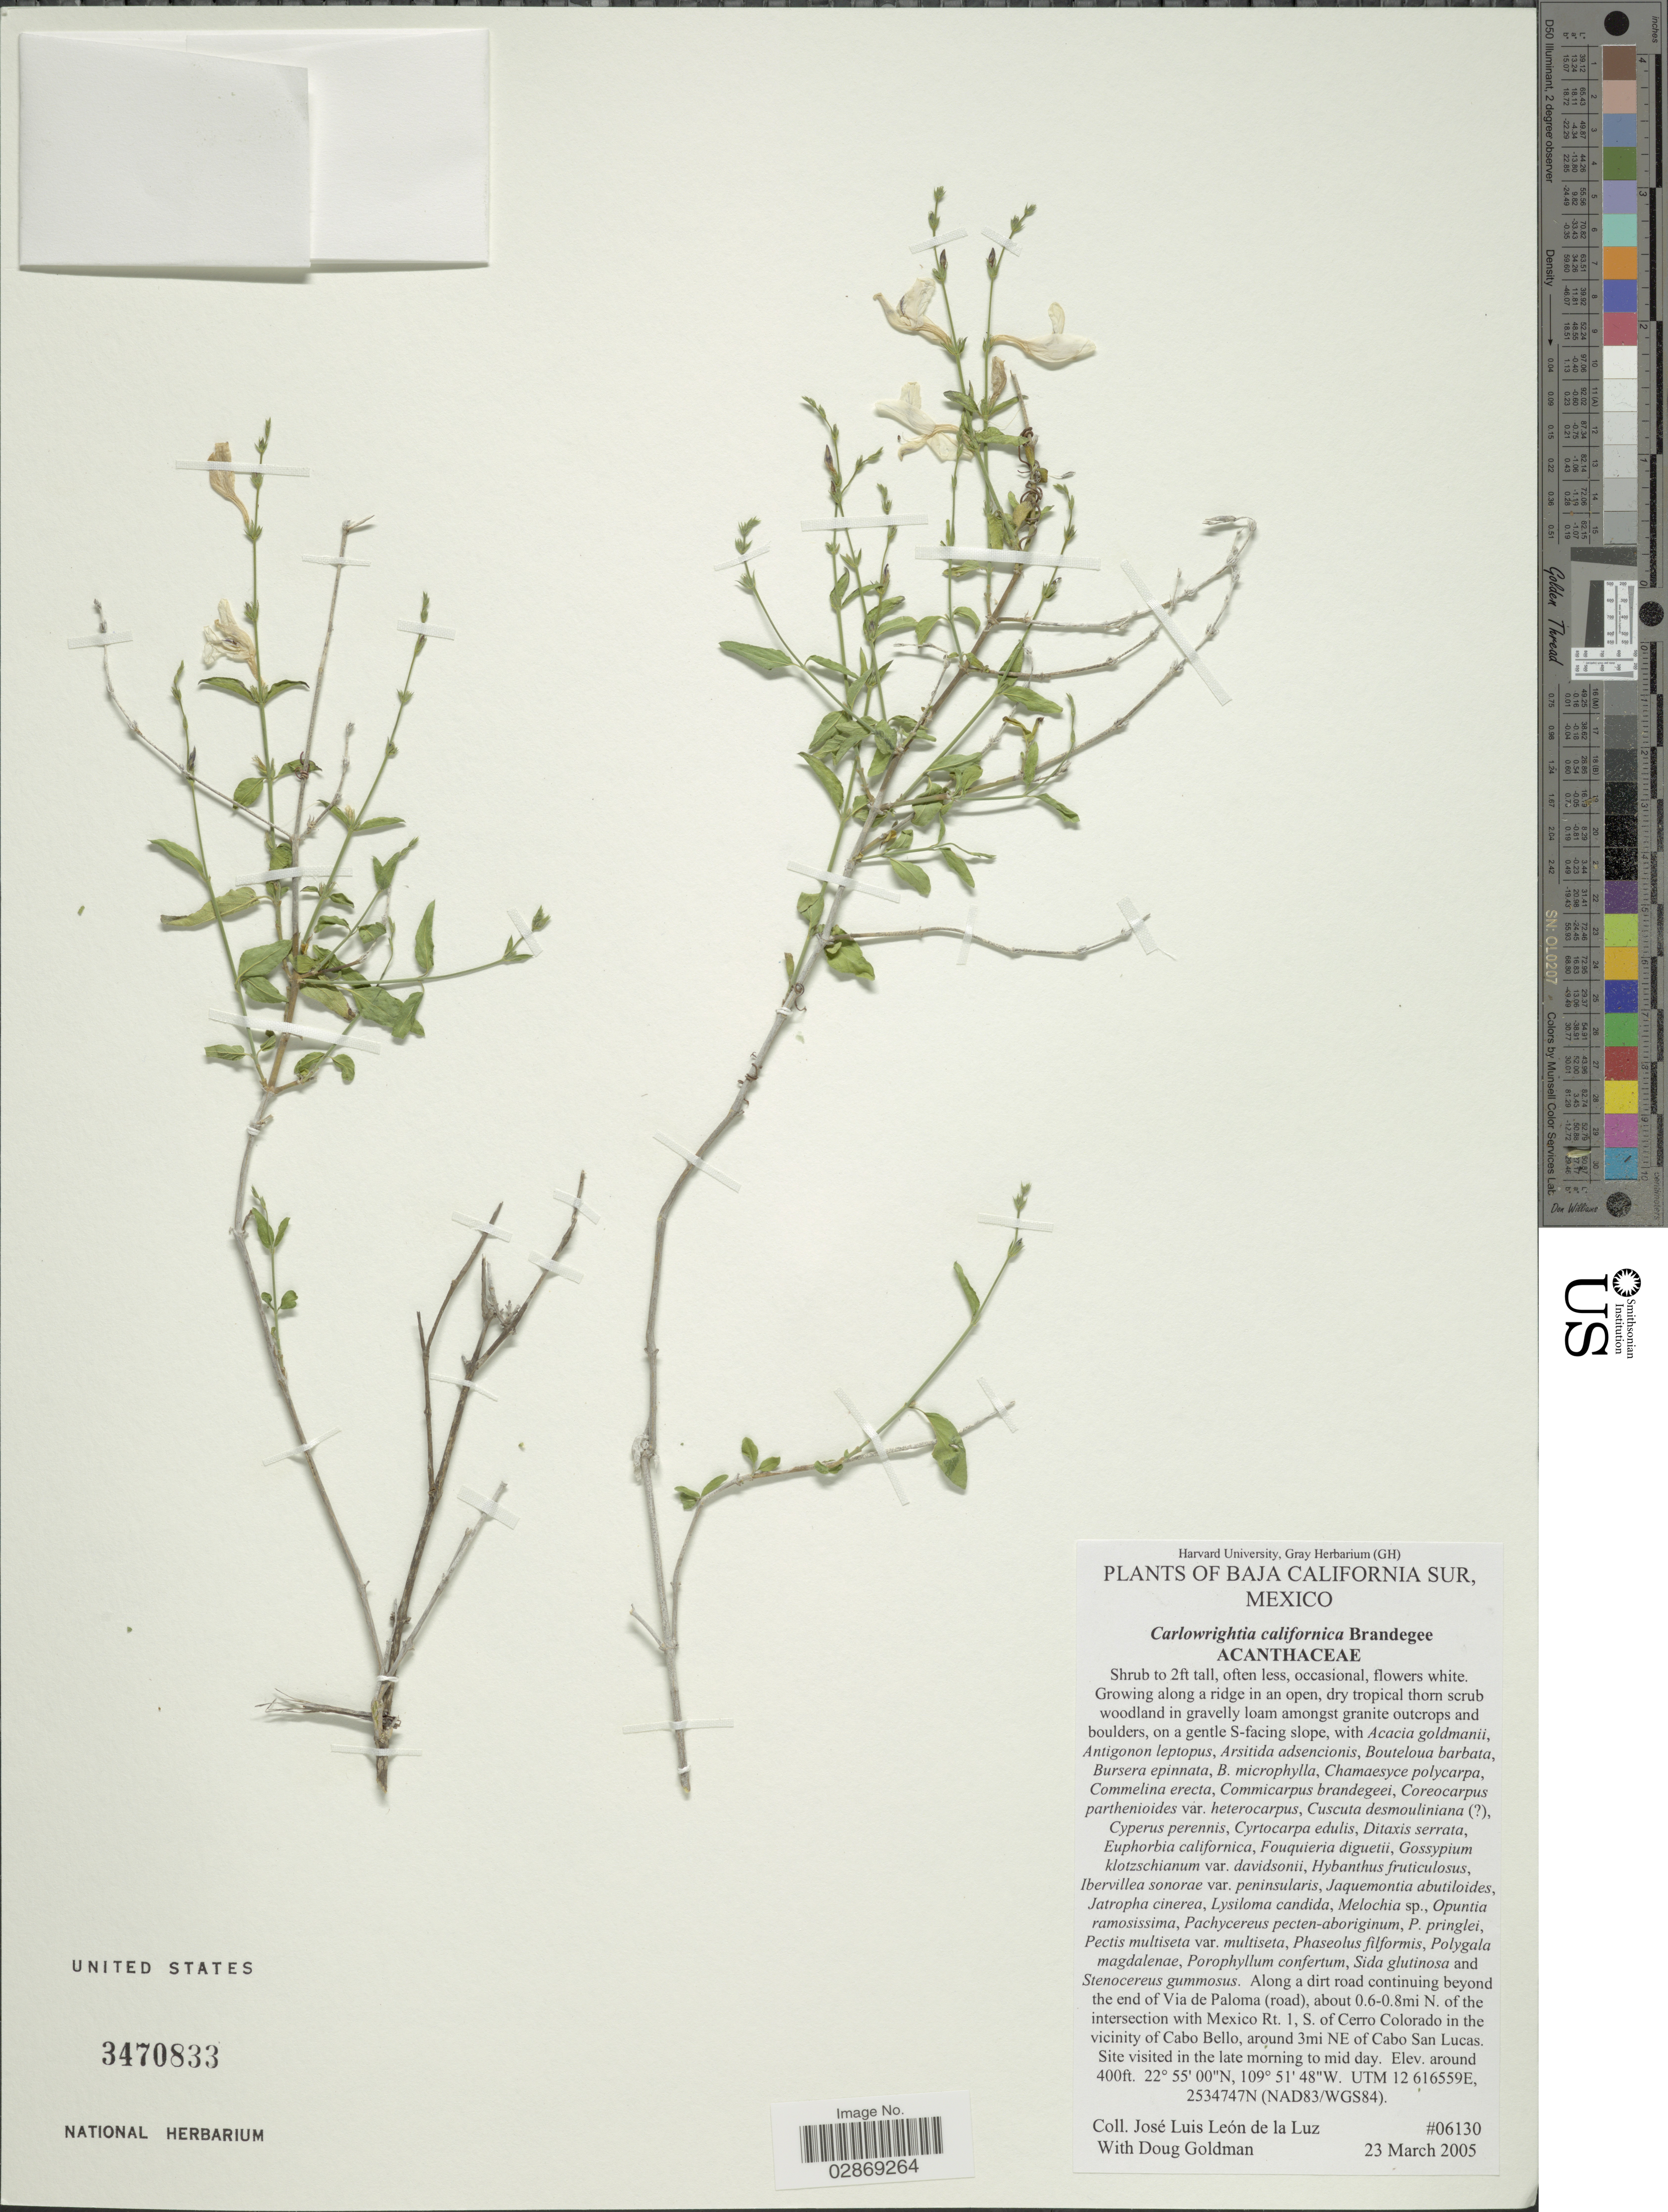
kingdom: Plantae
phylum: Tracheophyta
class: Magnoliopsida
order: Lamiales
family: Acanthaceae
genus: Carlowrightia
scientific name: Carlowrightia arizonica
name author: A. Gray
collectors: J. L. León de la Luz & D. Goldman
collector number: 06130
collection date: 2005-03-23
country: Mexico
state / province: Baja California Sur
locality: Along a dirt road continuing beyond the end of Via de Paloma (road), about 0.6-0.8 mi N. of the intersection with Mexico Rt. 1, S. of Cerro Colorado in the vicinity of Cabo Bello, around 3 mi NE of Cabo San Lucas, UTM 12616559E, 2534747N (NAD83/WGS84)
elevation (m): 122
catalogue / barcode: US 3470833